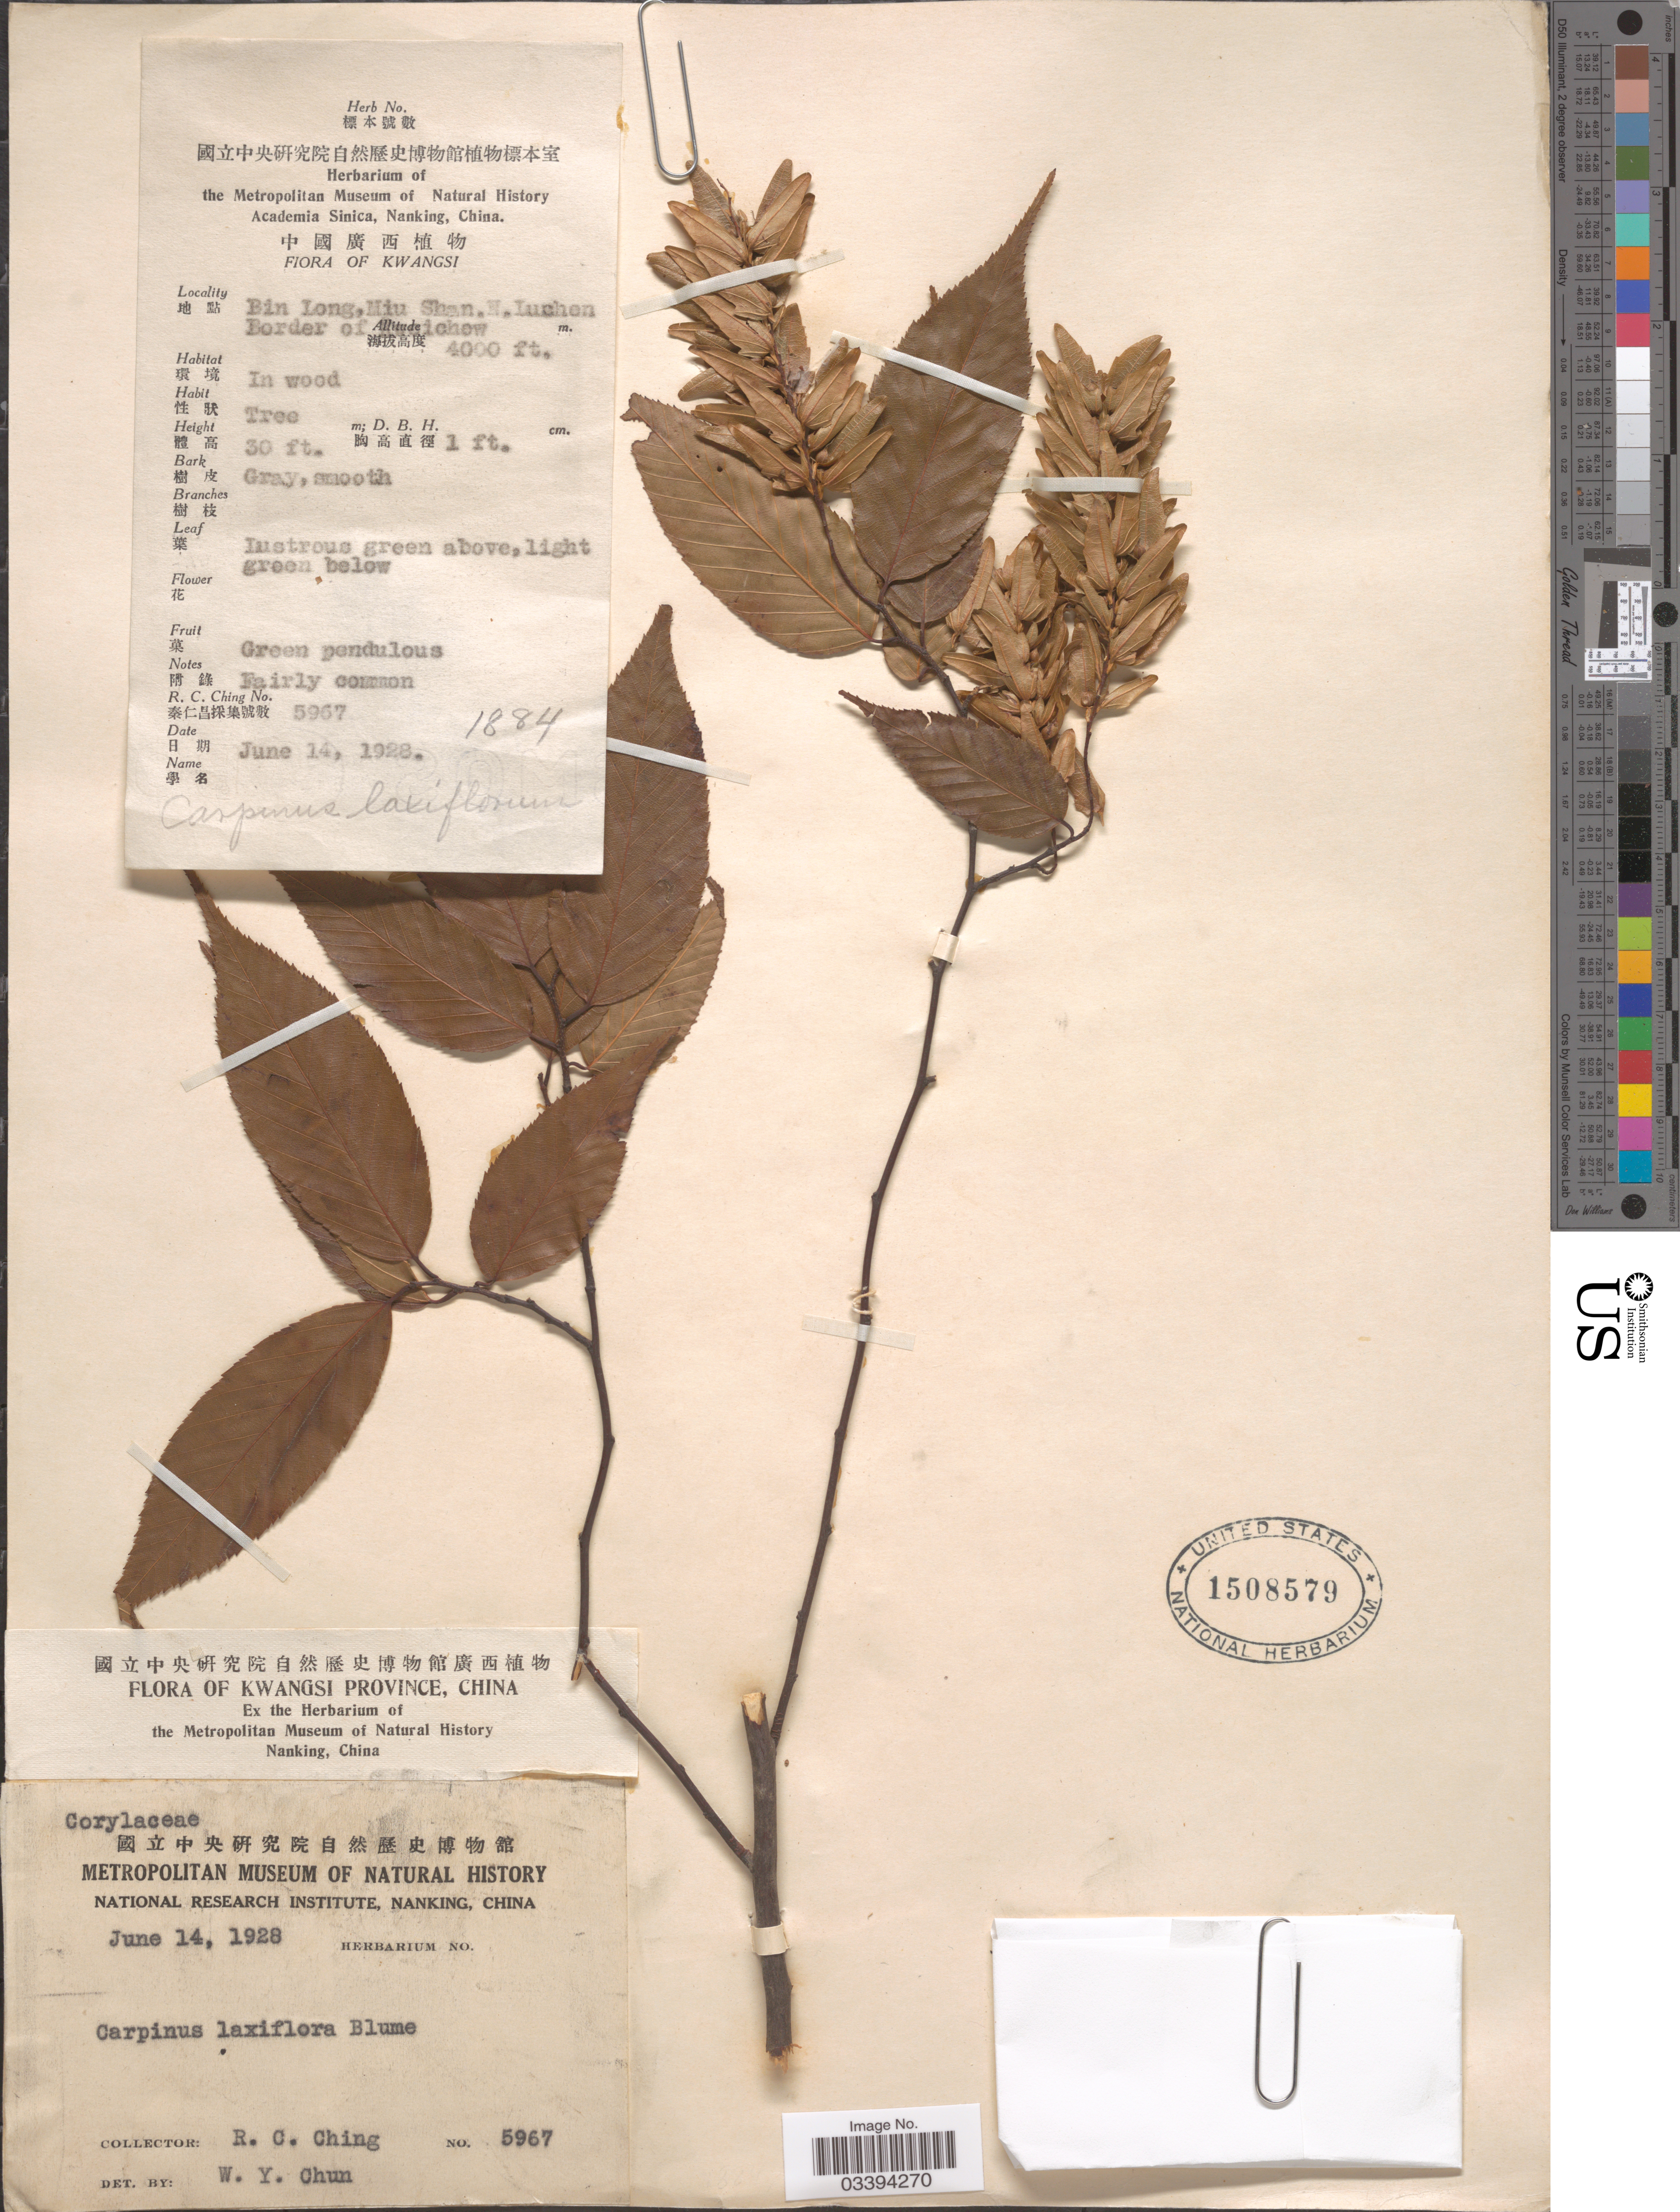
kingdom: Plantae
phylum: Tracheophyta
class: Magnoliopsida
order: Fagales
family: Betulaceae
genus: Carpinus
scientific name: Carpinus laxiflora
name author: (Siebold & Zucc.) Blume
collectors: R. C. Ching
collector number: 5967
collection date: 1928-06-14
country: China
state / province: Guangxi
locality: Kwangsi. Bin Long, Miu Shan, N. Luchen. Border of Kweichow.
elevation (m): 1219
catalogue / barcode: US 1508579